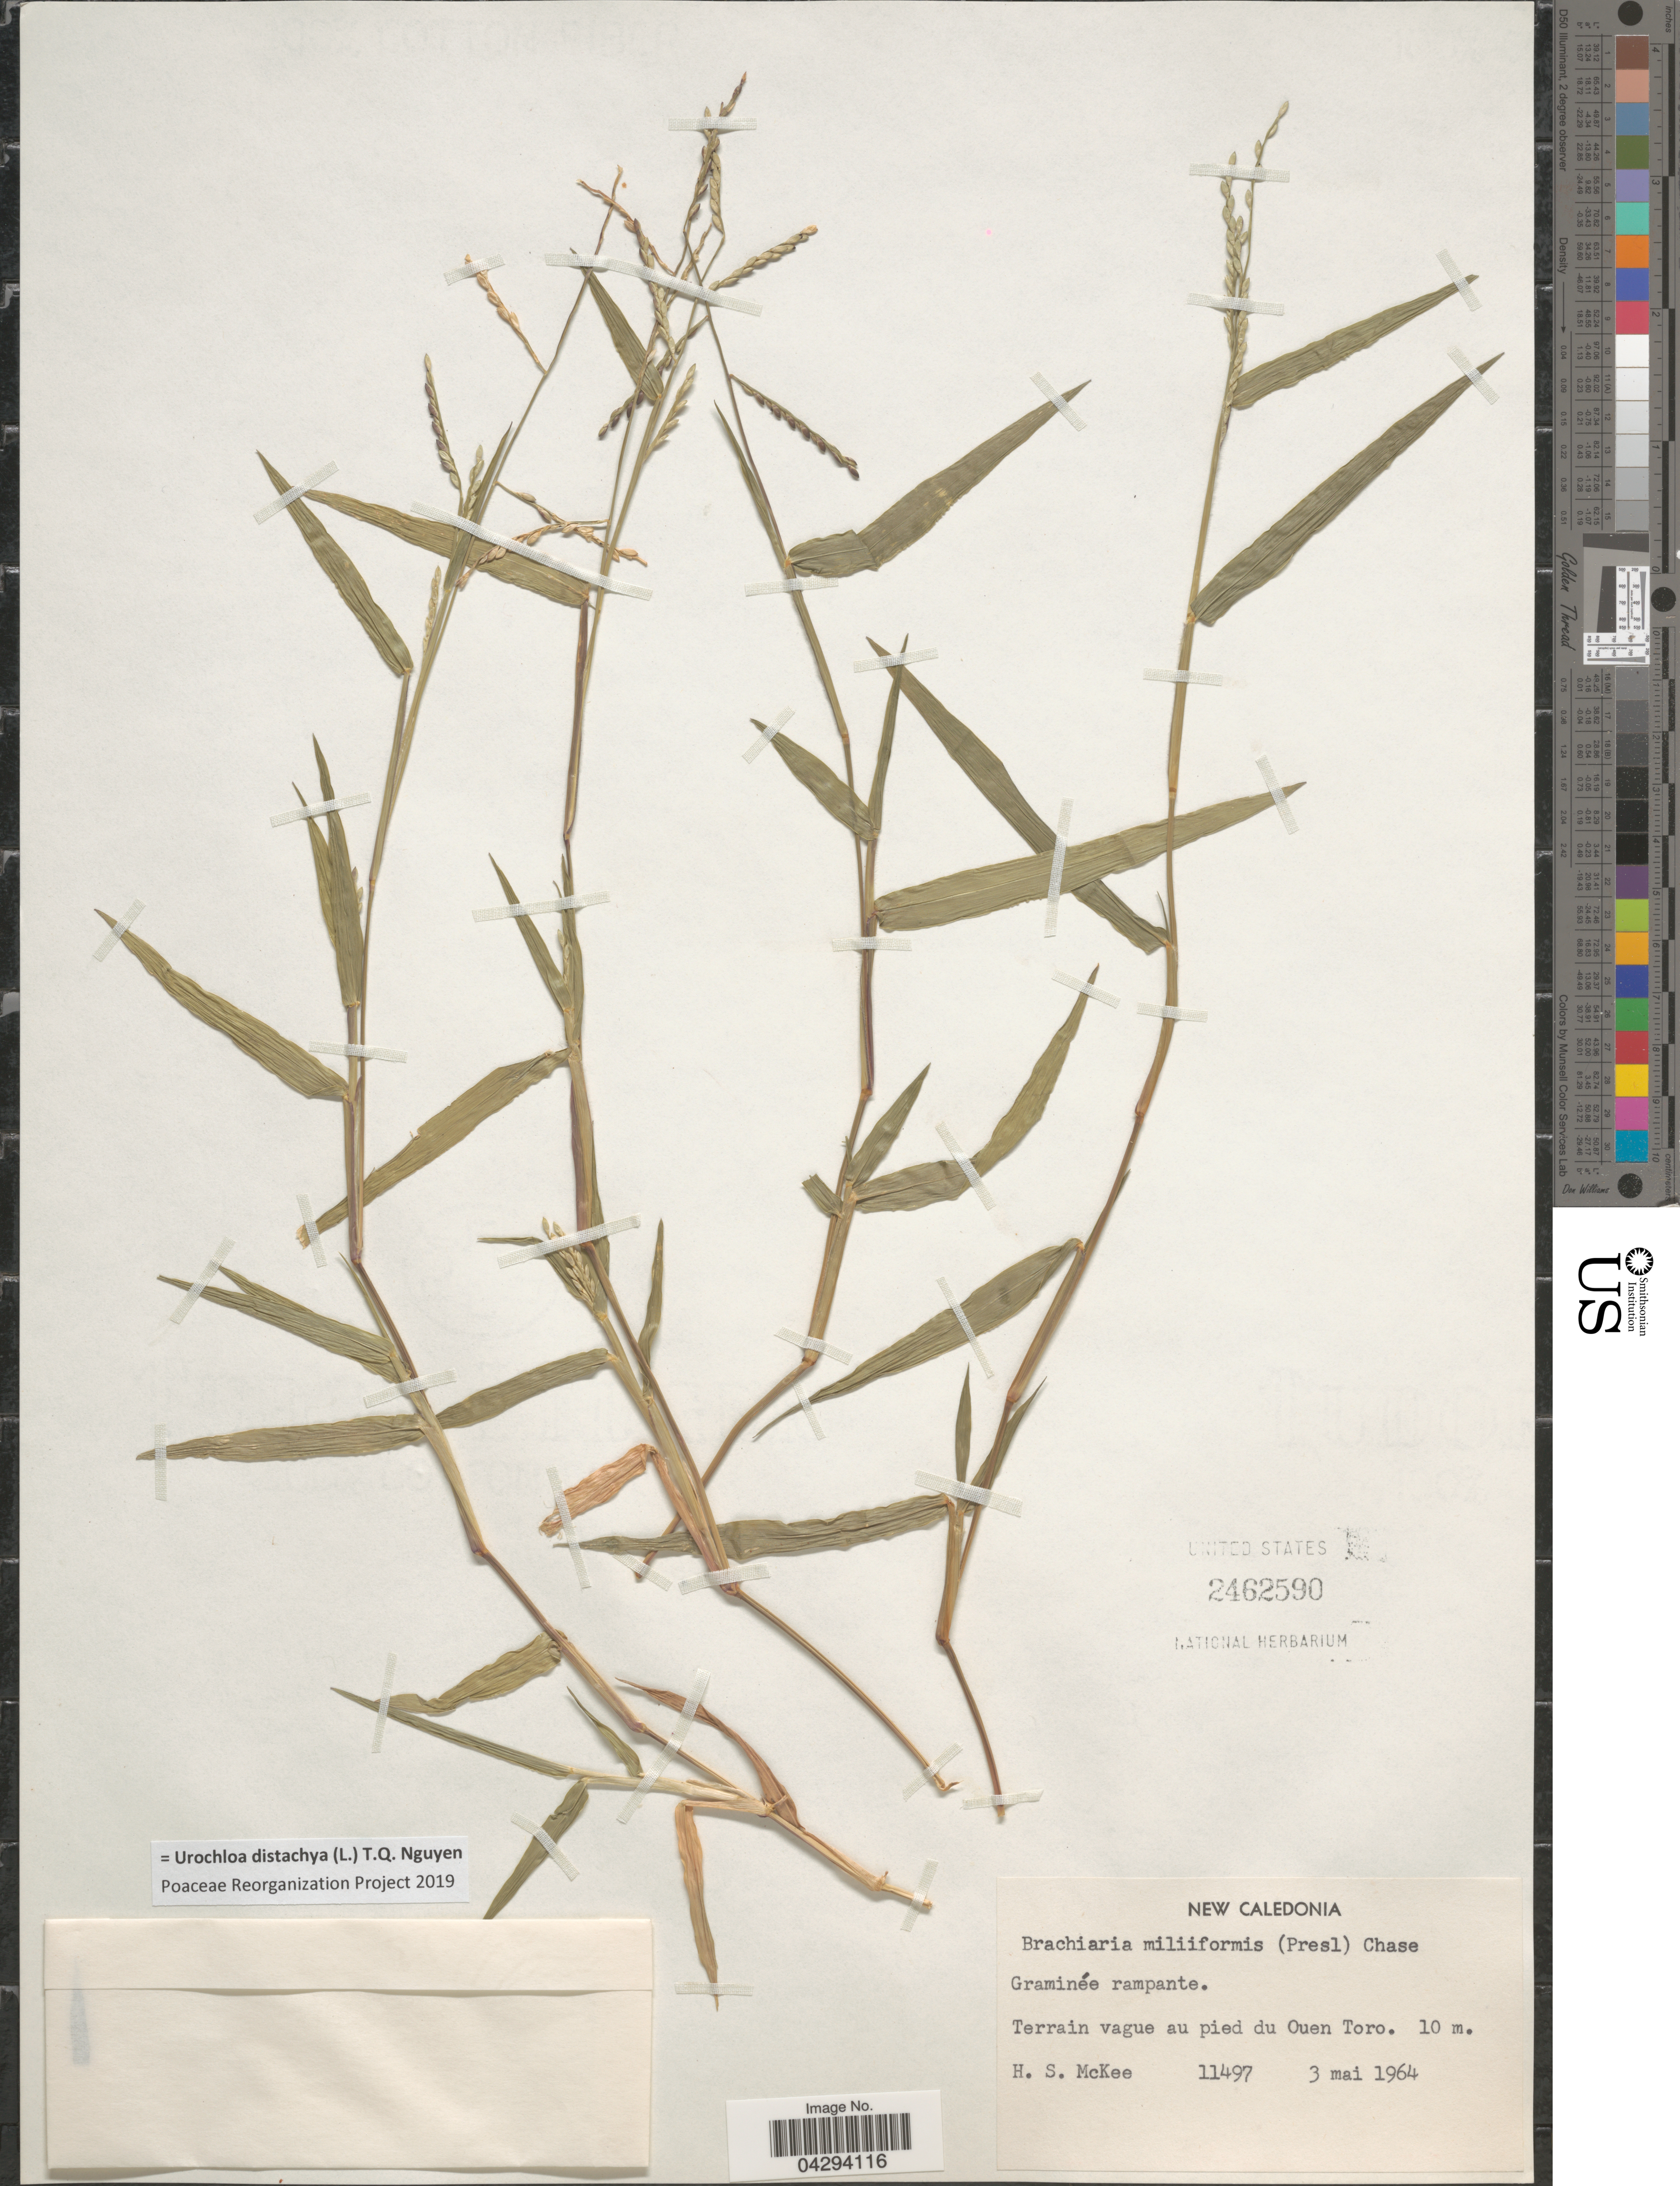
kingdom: Plantae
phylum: Tracheophyta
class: Liliopsida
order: Poales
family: Poaceae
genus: Urochloa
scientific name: Urochloa distachya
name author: (L.) T.Q. Nguyen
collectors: H. S. McKee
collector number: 11497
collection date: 1964-05-03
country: New Caledonia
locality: Terrain vague au pied du Ouen Toro.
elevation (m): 10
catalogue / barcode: US 2462590